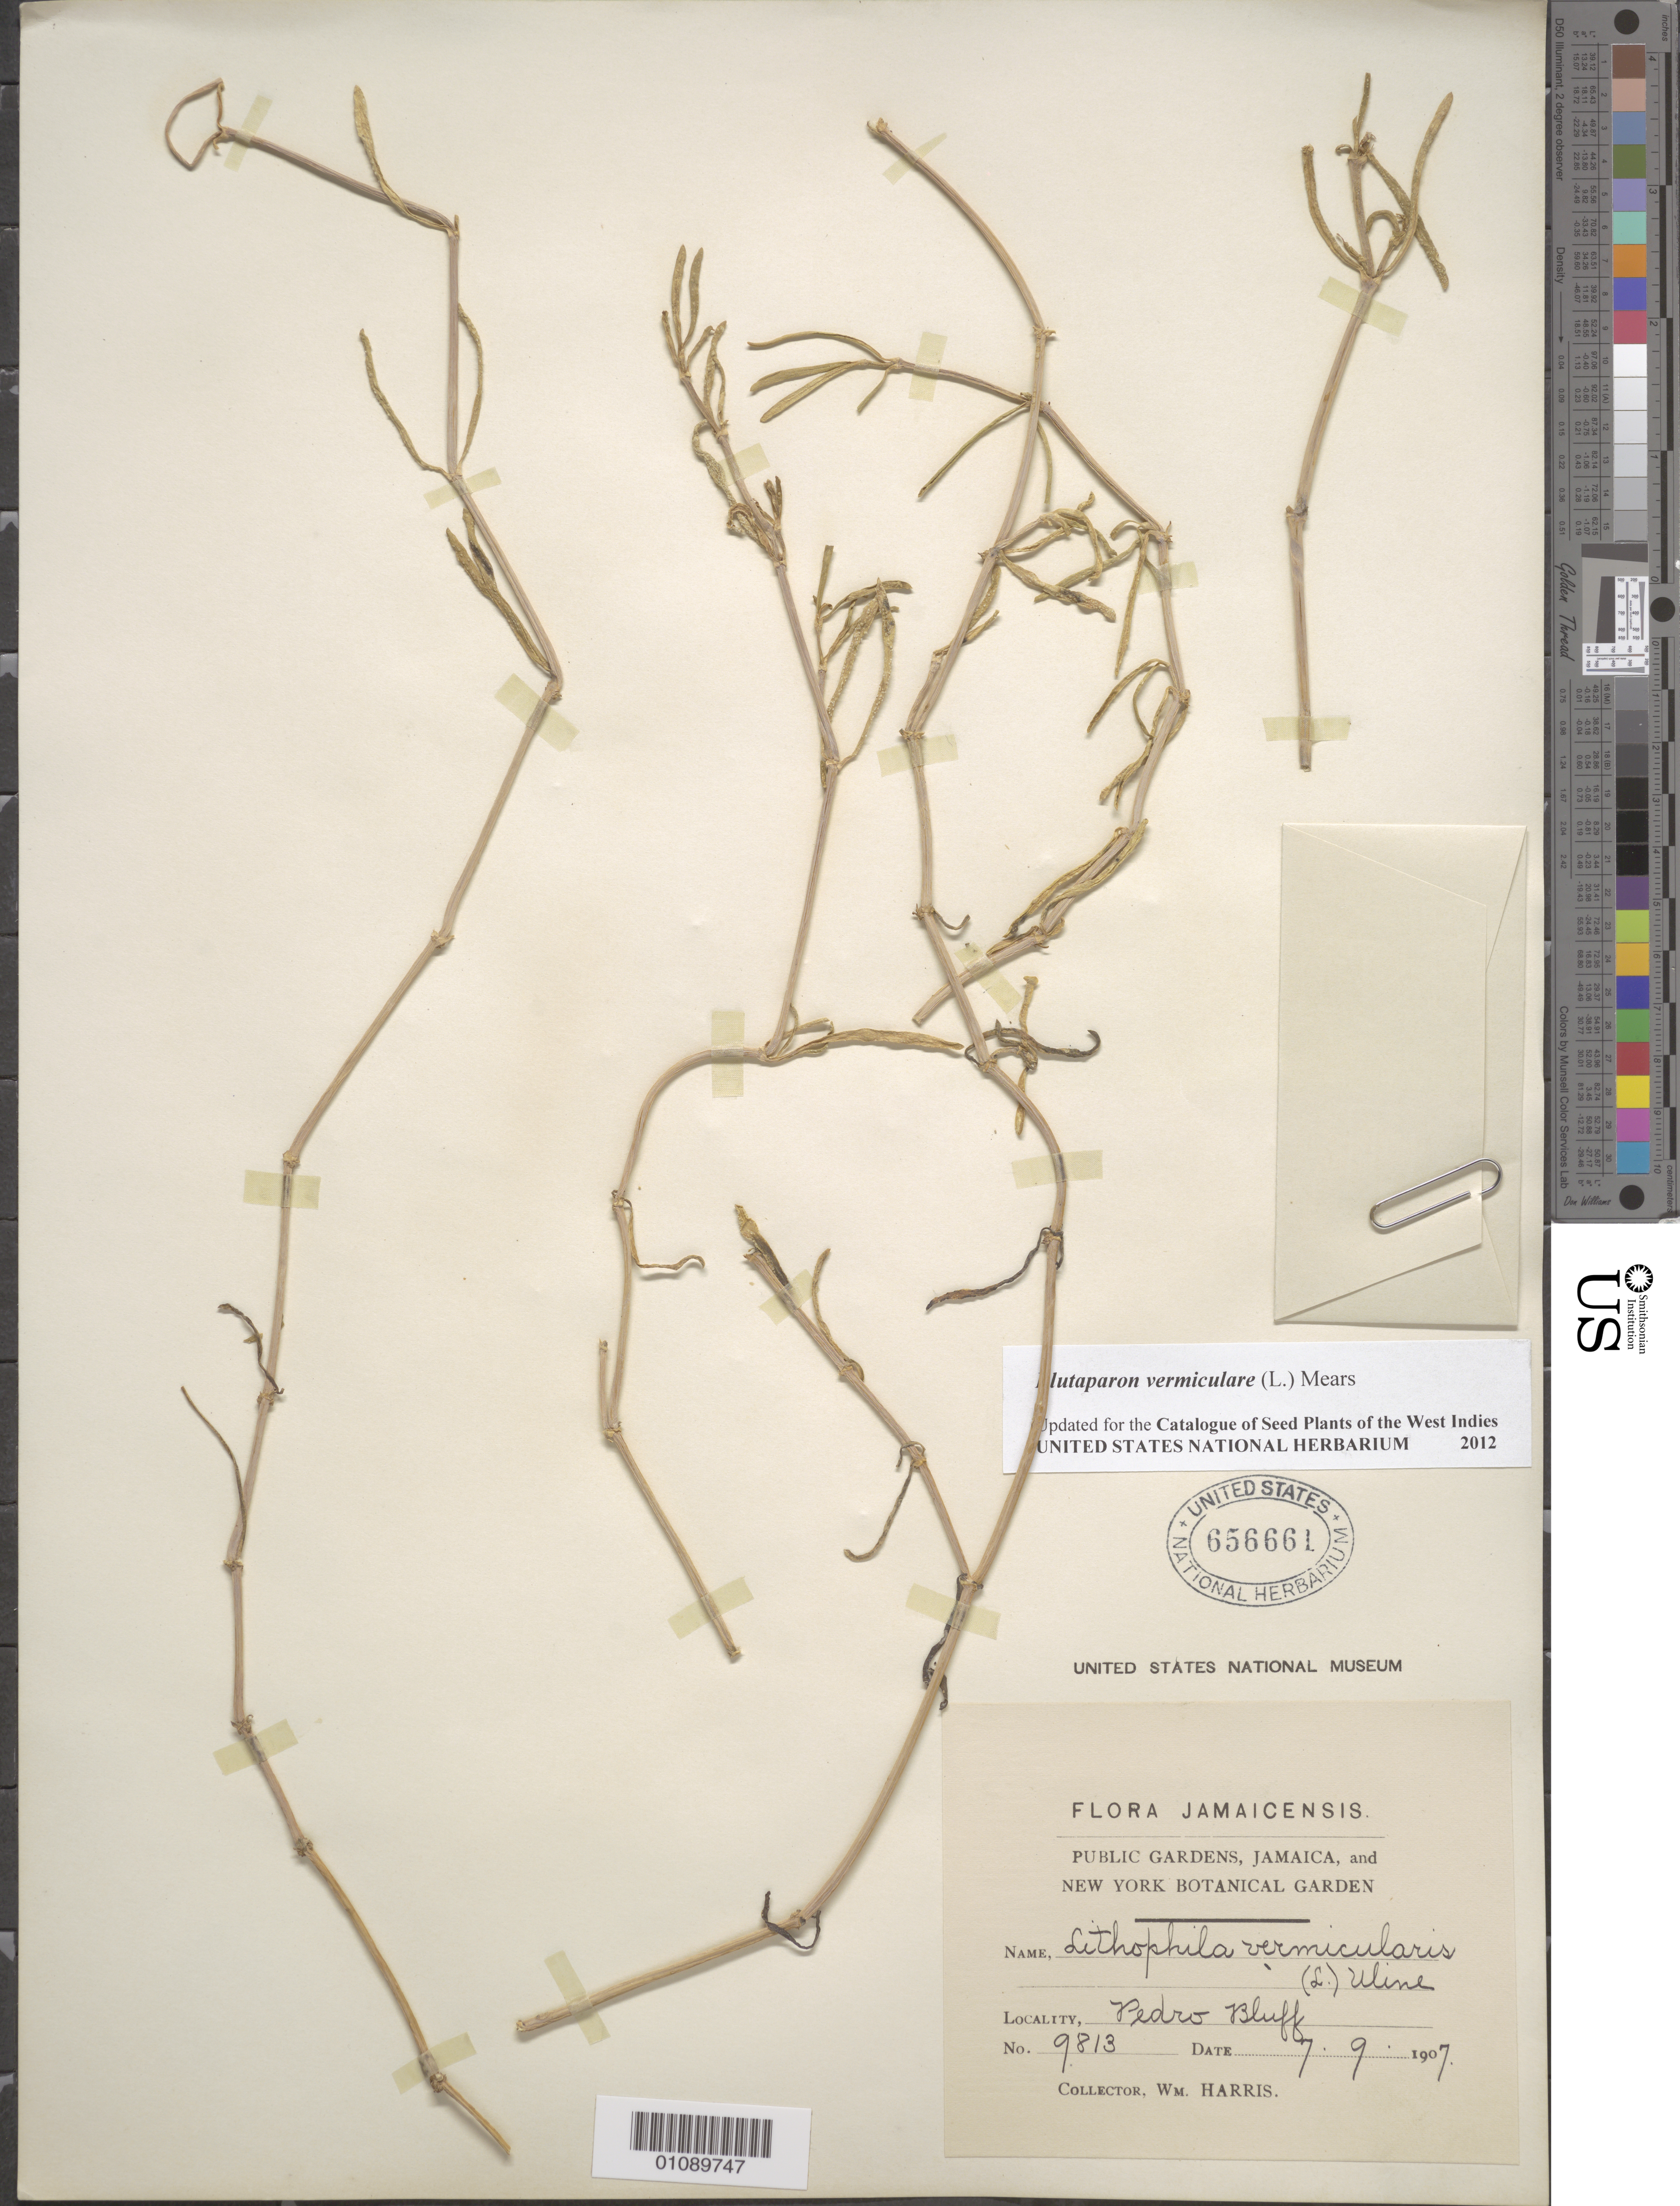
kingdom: Plantae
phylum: Tracheophyta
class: Magnoliopsida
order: Caryophyllales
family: Amaranthaceae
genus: Gomphrena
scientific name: Gomphrena vermicularis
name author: L.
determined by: Strong, Mark T., (BOT), Smithsonian Institution - National Museum of Natural History (UNITED STATES)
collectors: W. H. Harris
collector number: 9813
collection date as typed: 07 Sep 1907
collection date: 1907-09-07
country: Jamaica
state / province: Saint Elizabeth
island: Jamaica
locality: Pedro Bluff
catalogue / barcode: US 656661